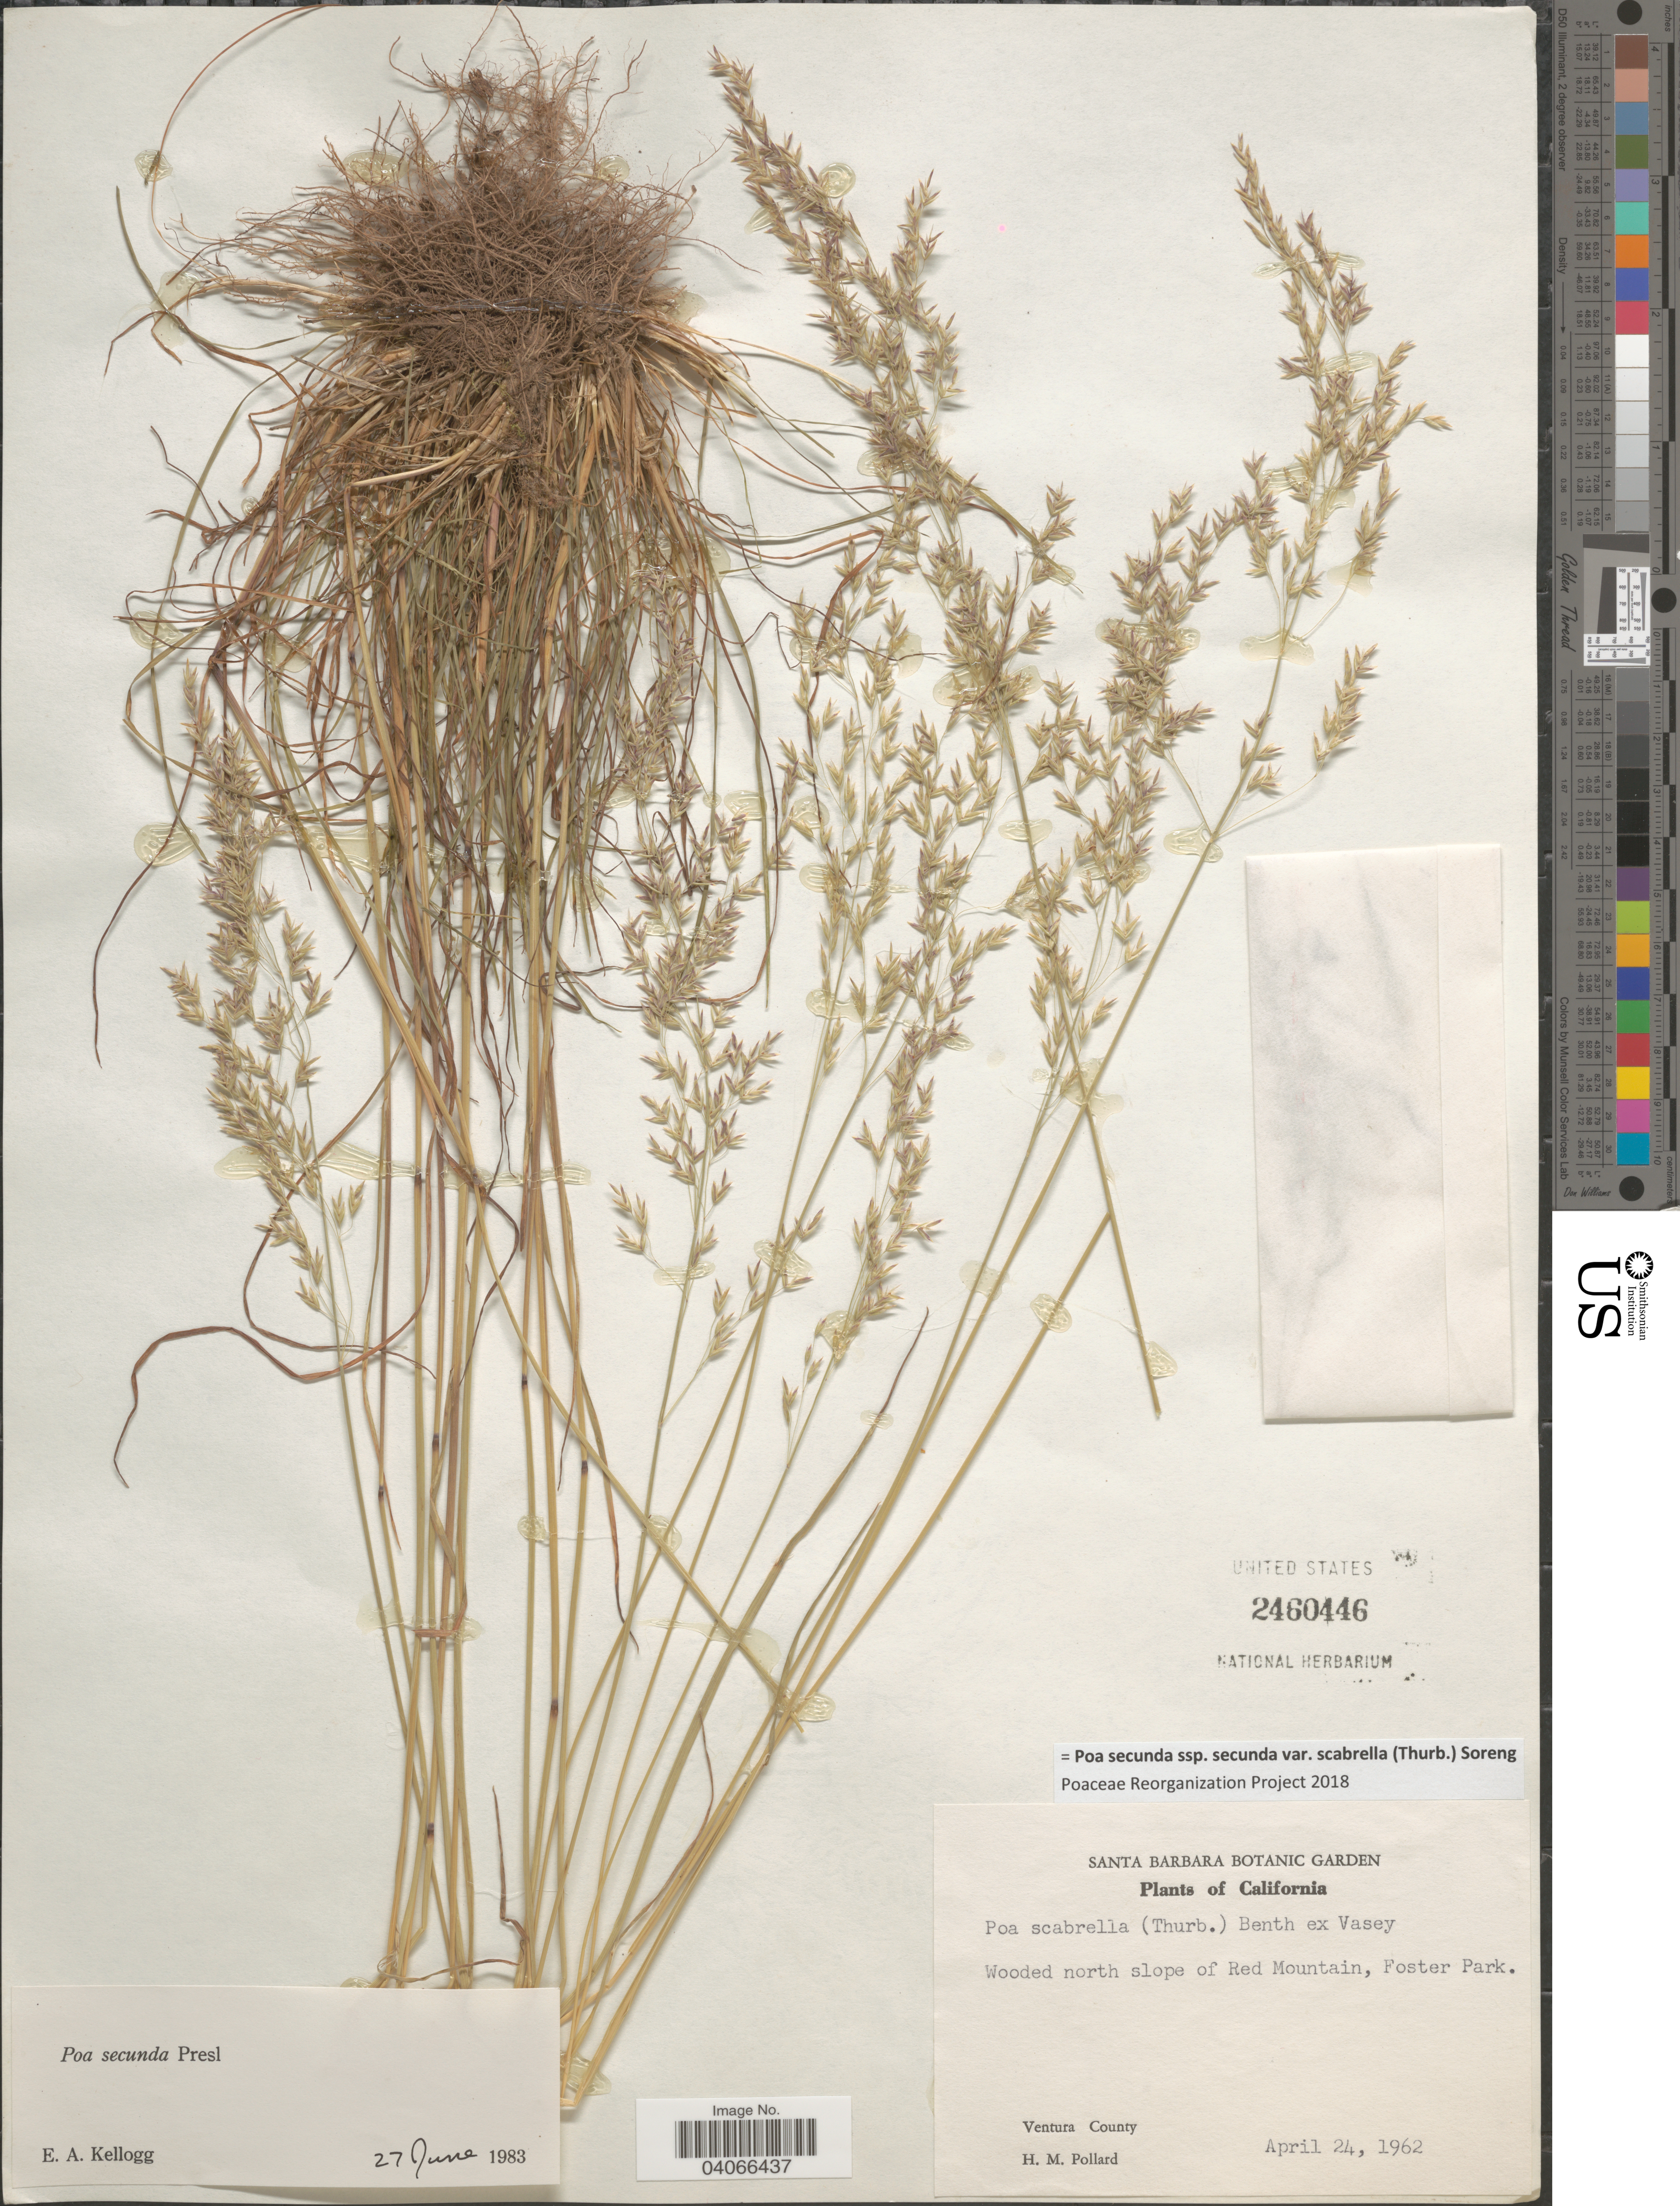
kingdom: Plantae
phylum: Tracheophyta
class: Liliopsida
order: Poales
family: Poaceae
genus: Poa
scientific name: Poa secunda subsp. secunda var. scabrella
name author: (Thurb.) Soreng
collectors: H. M. Pollard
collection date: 1962-04-24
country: United States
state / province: California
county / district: Ventura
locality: Wooded north slope of Red Mountain, Foster Park. Ventura County.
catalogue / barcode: US 2460446